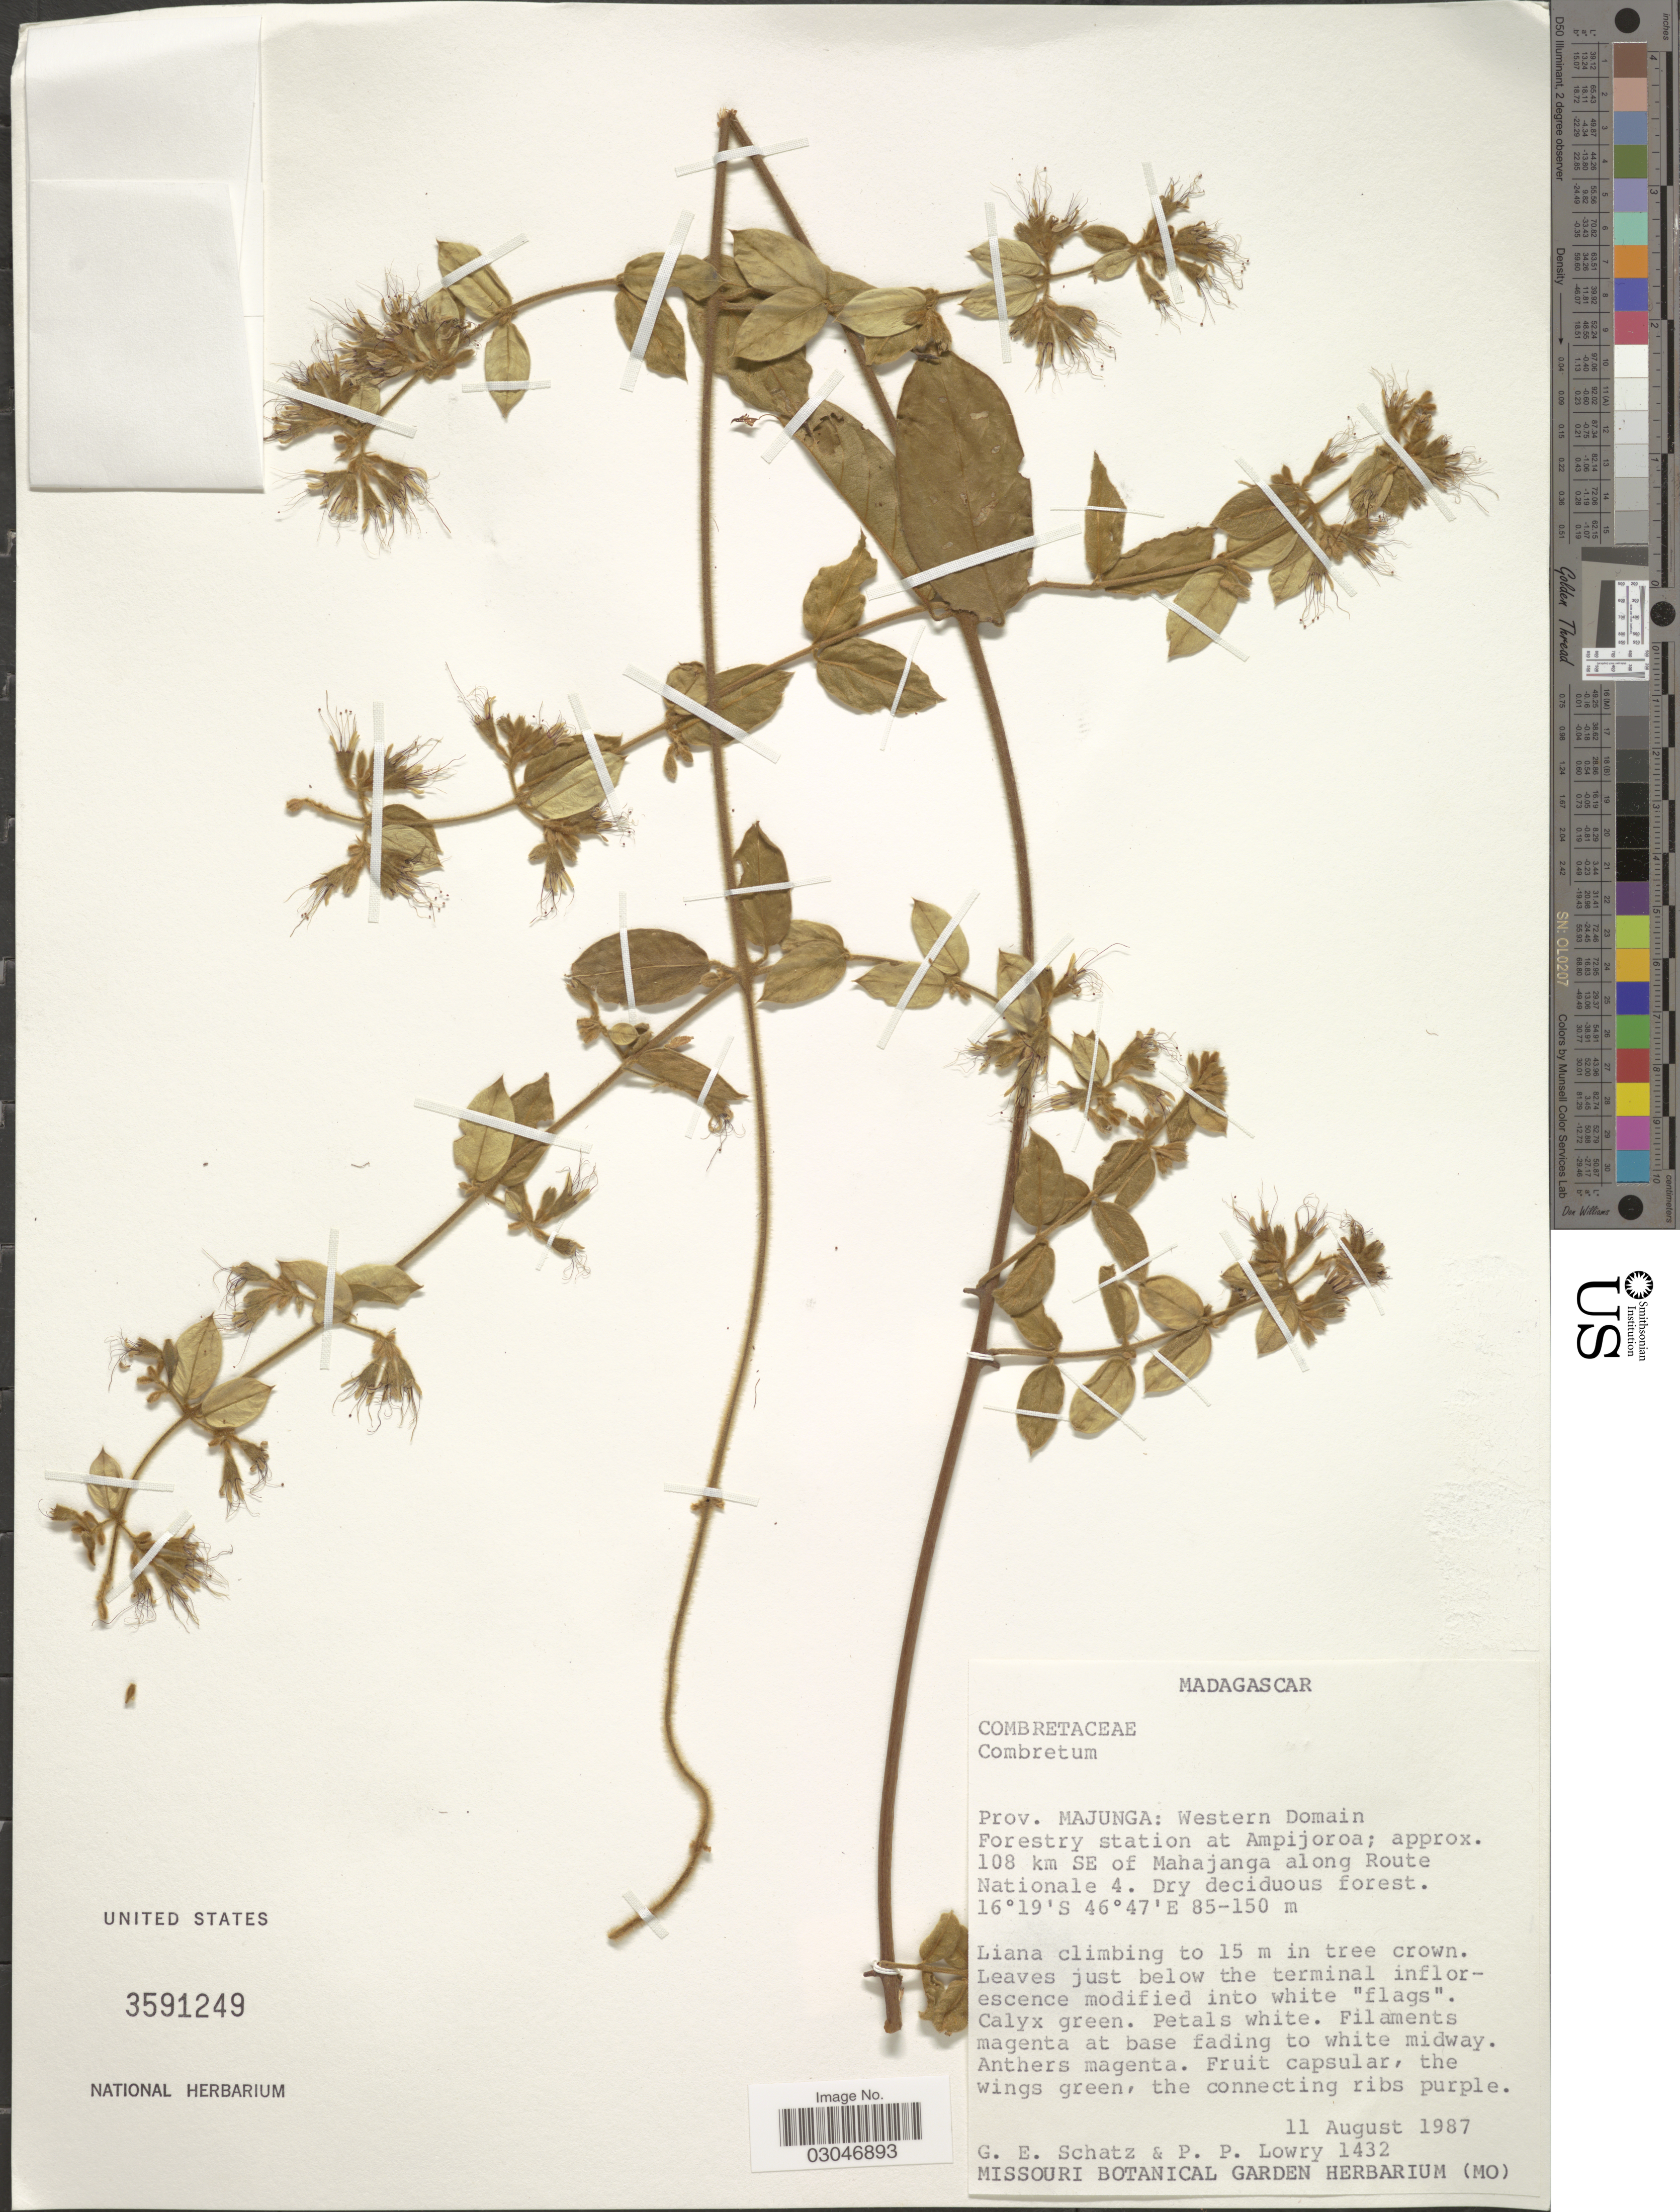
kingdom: Plantae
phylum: Tracheophyta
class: Magnoliopsida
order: Myrtales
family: Combretaceae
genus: Combretum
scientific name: Combretum sp.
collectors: G. Schatz & P. Lowry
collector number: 1432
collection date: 1987-08-11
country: Madagascar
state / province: Boeny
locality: Prov. Majunga: Western Domain Forestry station at Ampijoroa; approx 108 km SE of Mahajanga along Route Nationale 4.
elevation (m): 85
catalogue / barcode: US 3591249